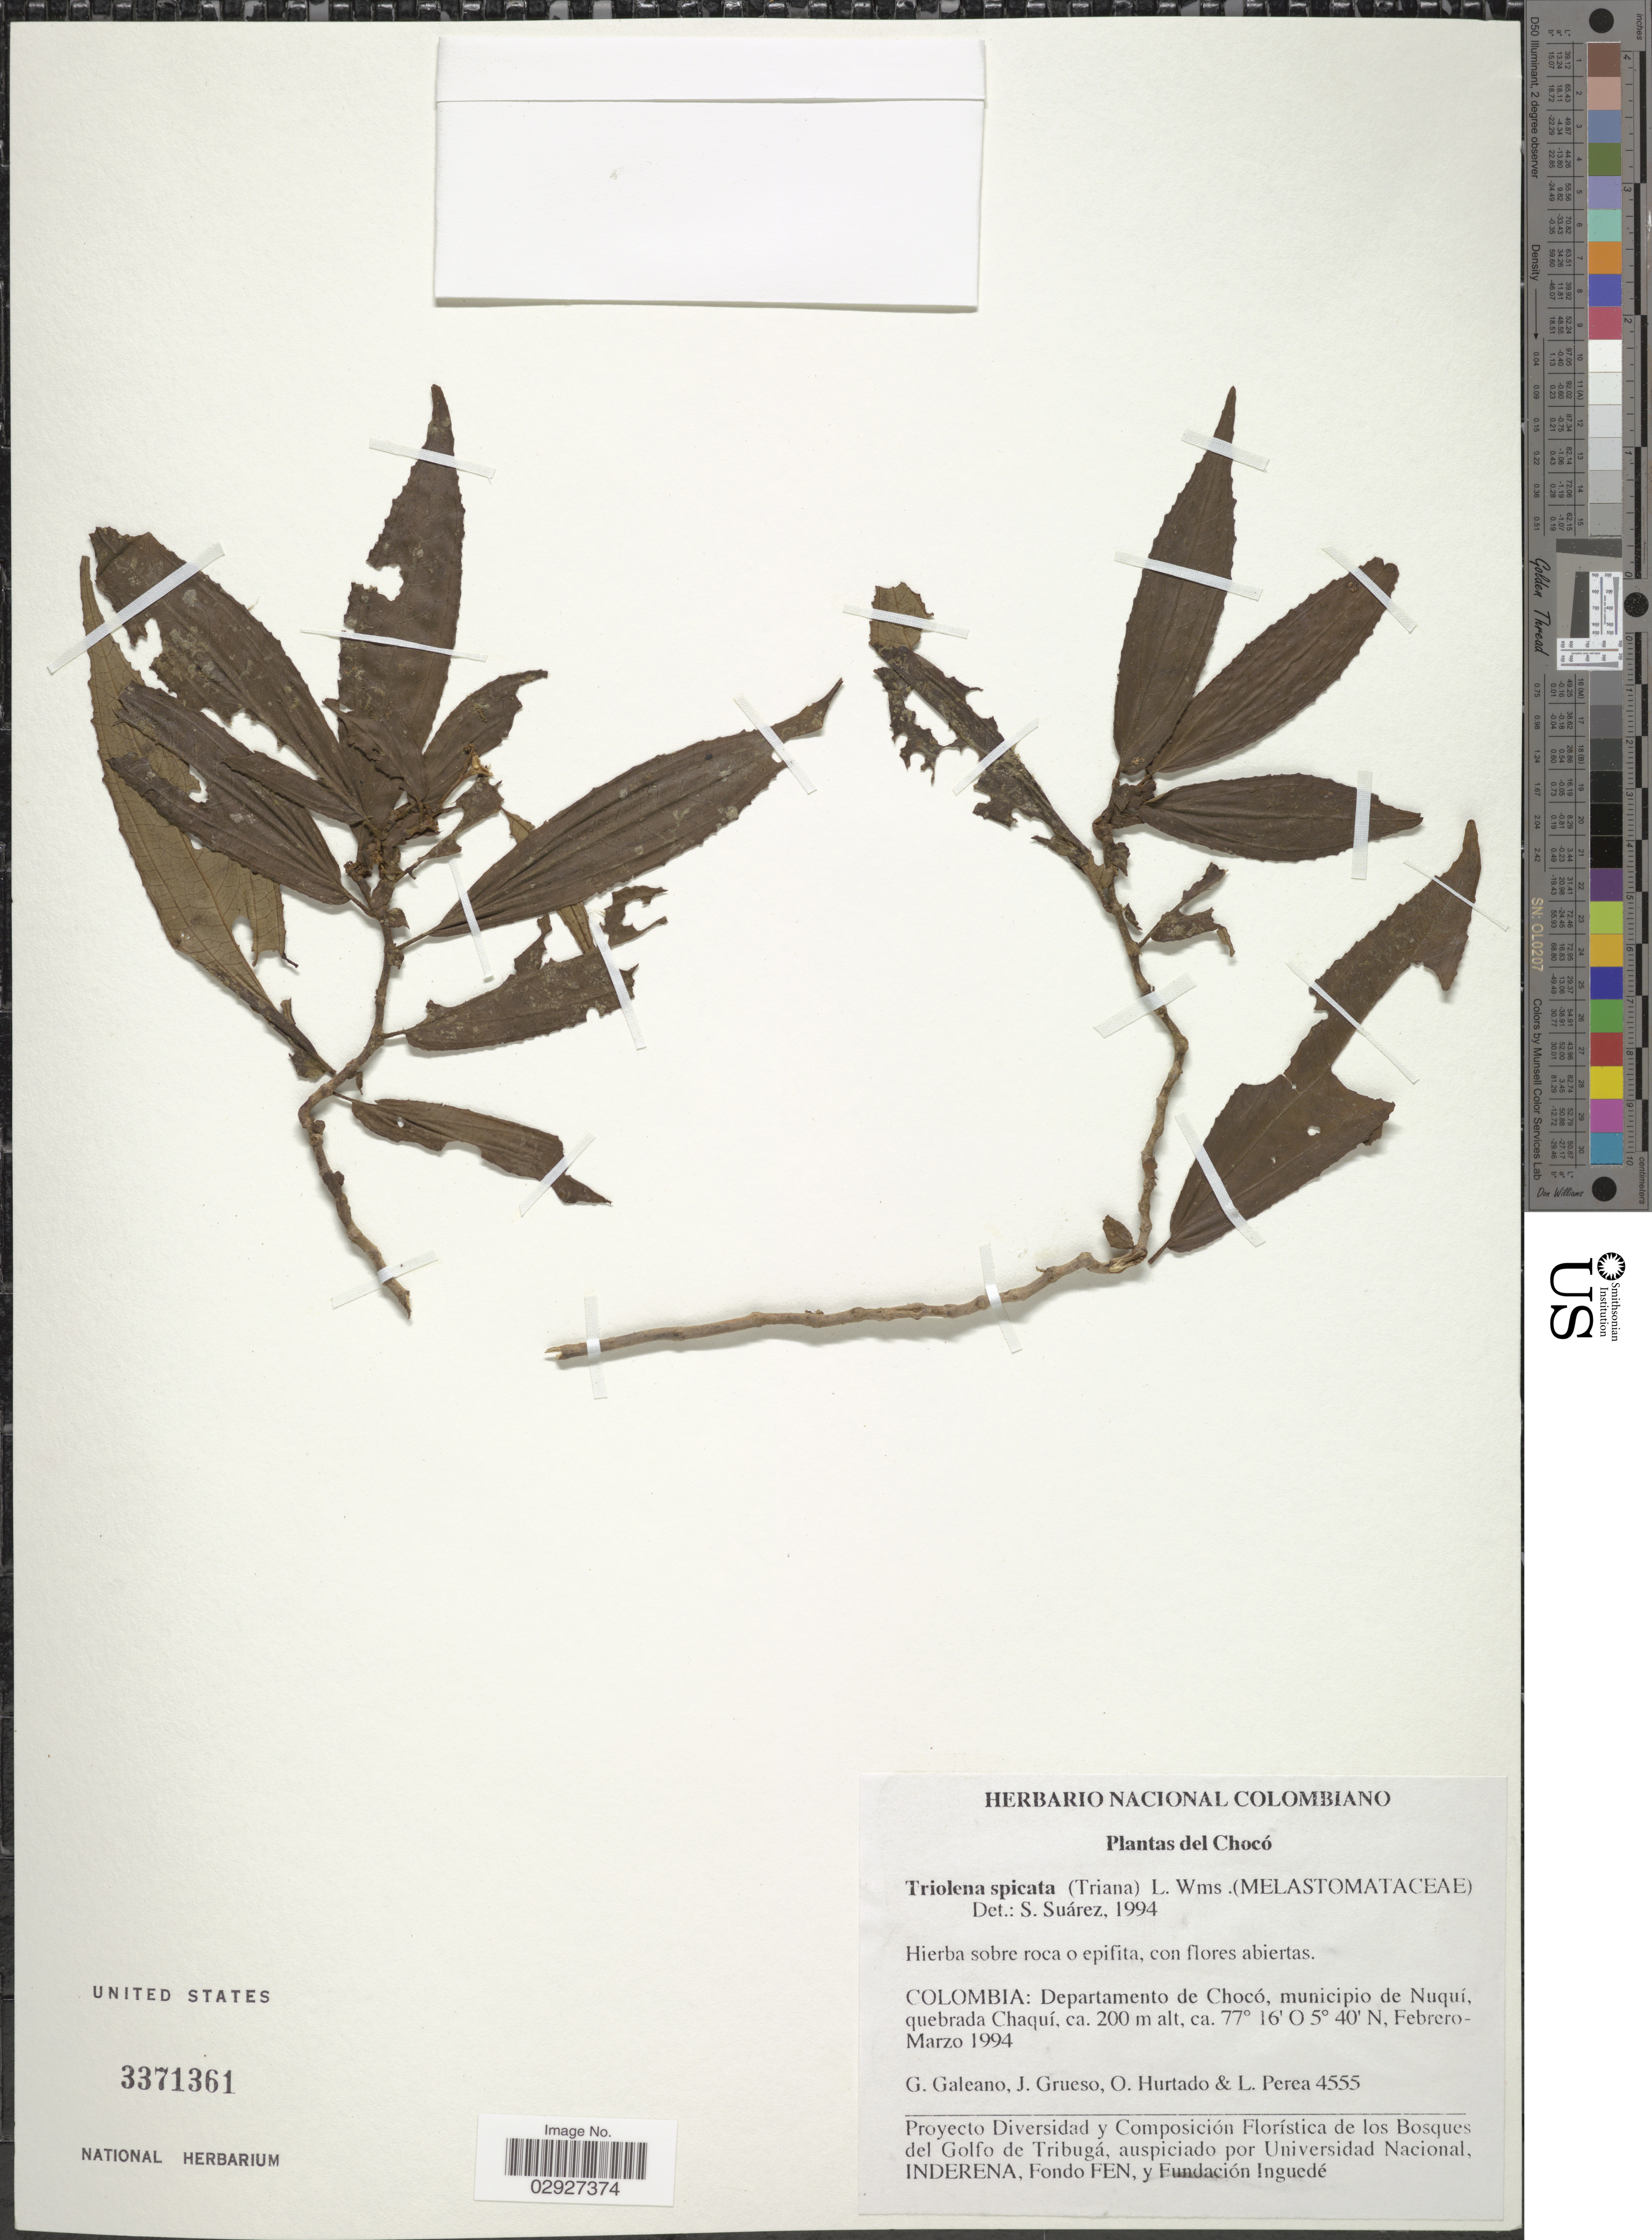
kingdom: Plantae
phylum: Tracheophyta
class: Magnoliopsida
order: Myrtales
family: Melastomataceae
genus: Triolena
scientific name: Triolena spicata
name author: (Triana) L.O. Williams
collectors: G. A. Galeano, J. Grueso, O. Hurtado & J. Perea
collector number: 4555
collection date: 1994-02/1994-03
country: Colombia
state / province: Chocó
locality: Departamento de Chocó, municipio de Nuquí, quebrada Chaquí.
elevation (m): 200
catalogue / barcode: US 3371361